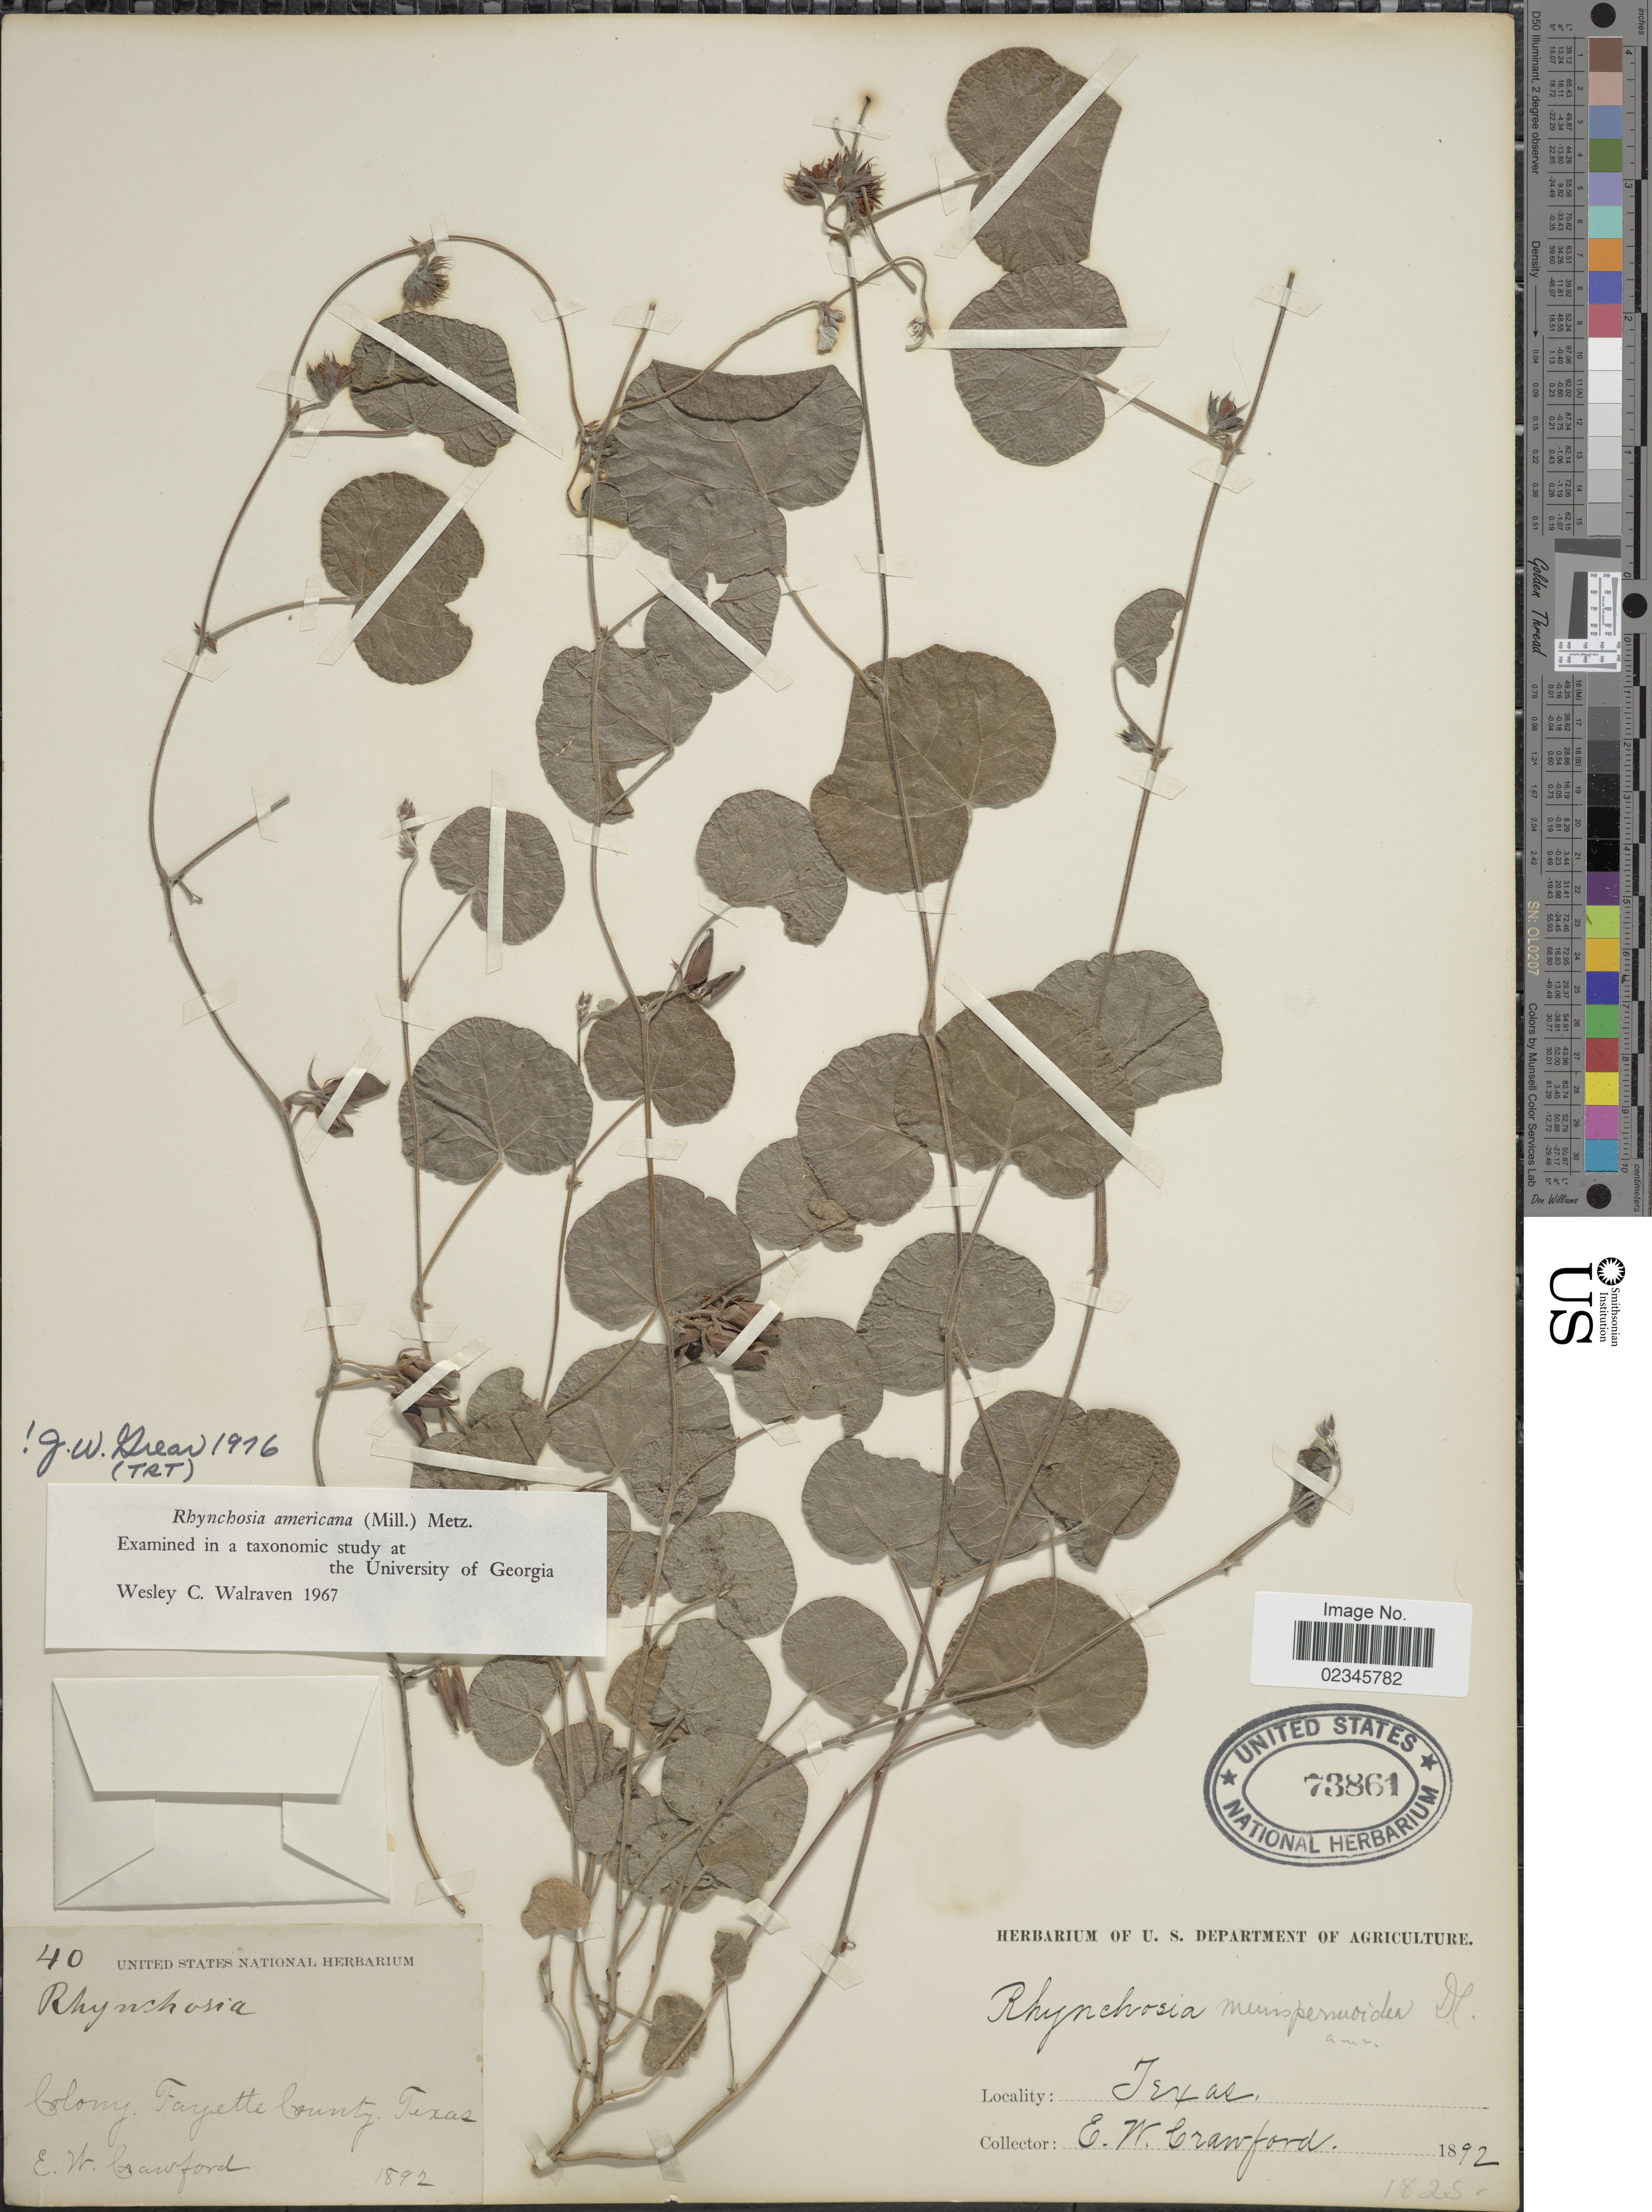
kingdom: Plantae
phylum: Tracheophyta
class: Magnoliopsida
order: Fabales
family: Fabaceae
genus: Rhynchosia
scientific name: Rhynchosia americana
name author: (Mill.) Metz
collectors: E. Crawford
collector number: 40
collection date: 1892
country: United States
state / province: Texas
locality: Colony, Fayette County.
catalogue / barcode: US 73861